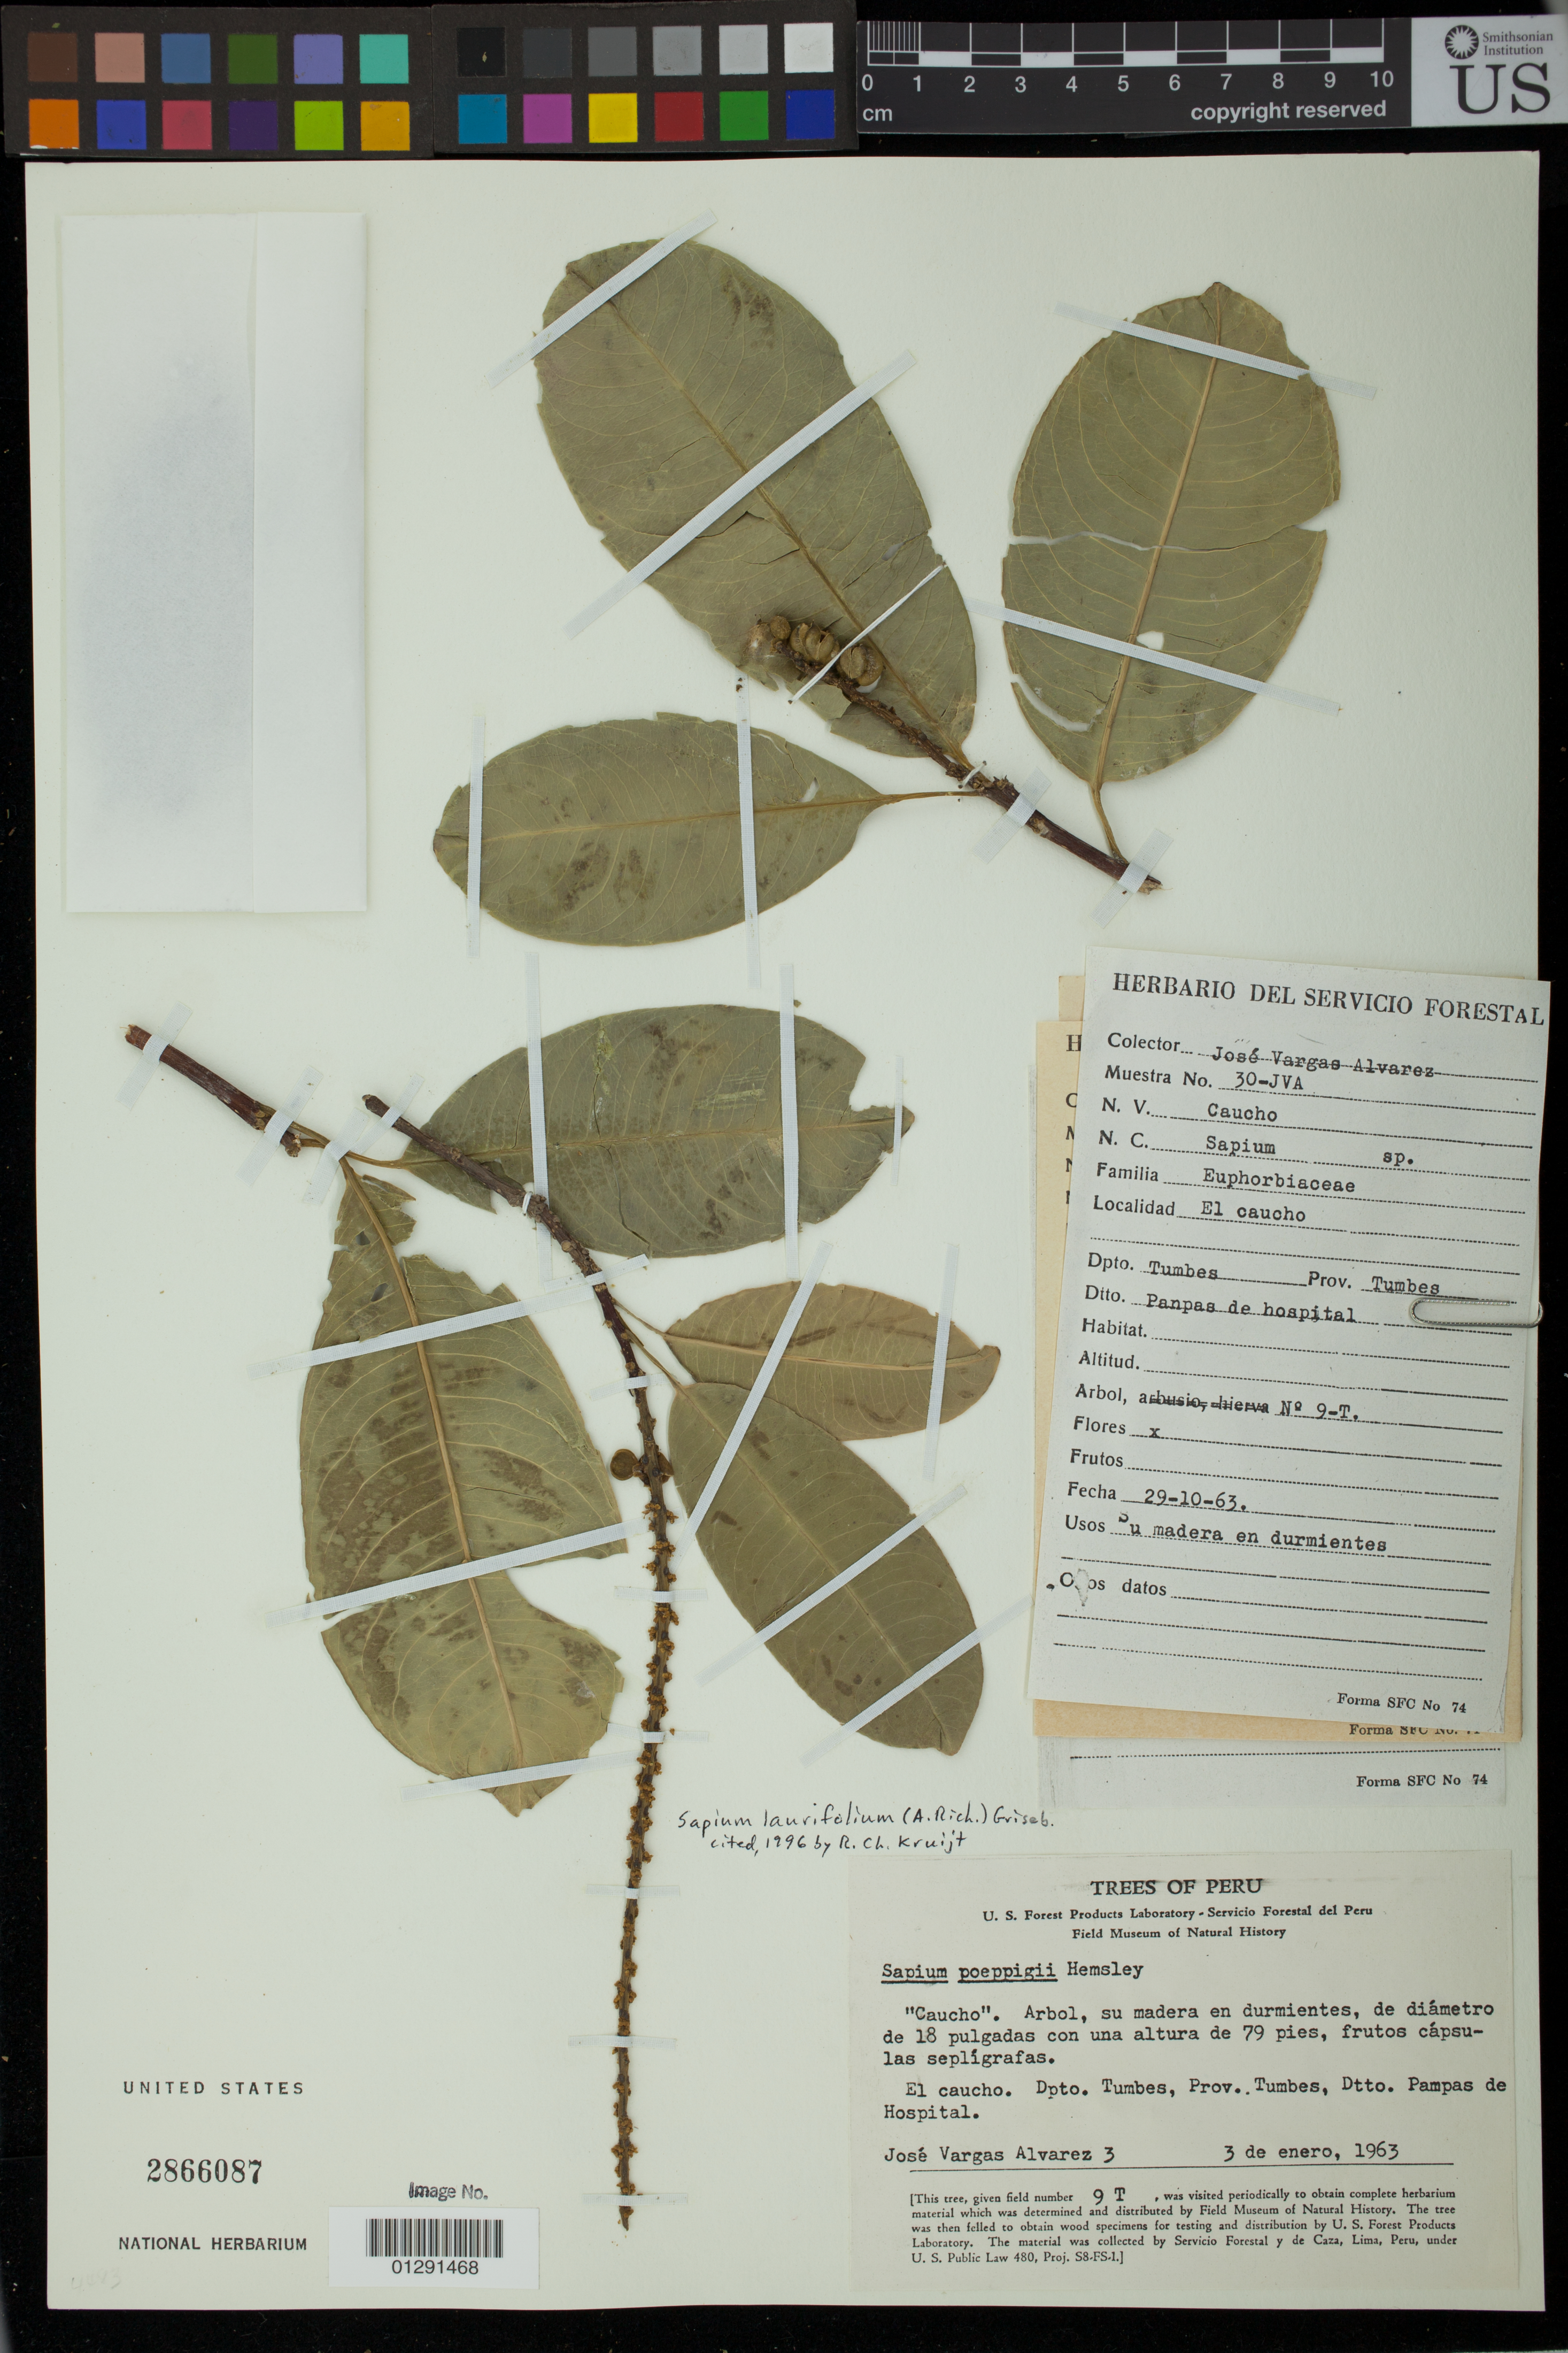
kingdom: Plantae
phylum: Tracheophyta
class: Magnoliopsida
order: Malpighiales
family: Euphorbiaceae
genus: Sapium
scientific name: Sapium lauriflorum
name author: (A. Rich.) Griseb.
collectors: J. V. Alvarez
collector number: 3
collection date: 1963-01-03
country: Peru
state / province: Tumbes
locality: El caucho. Dpto. Tumbes, Dtto. Pampas de Hospital.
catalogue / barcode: US 2866087